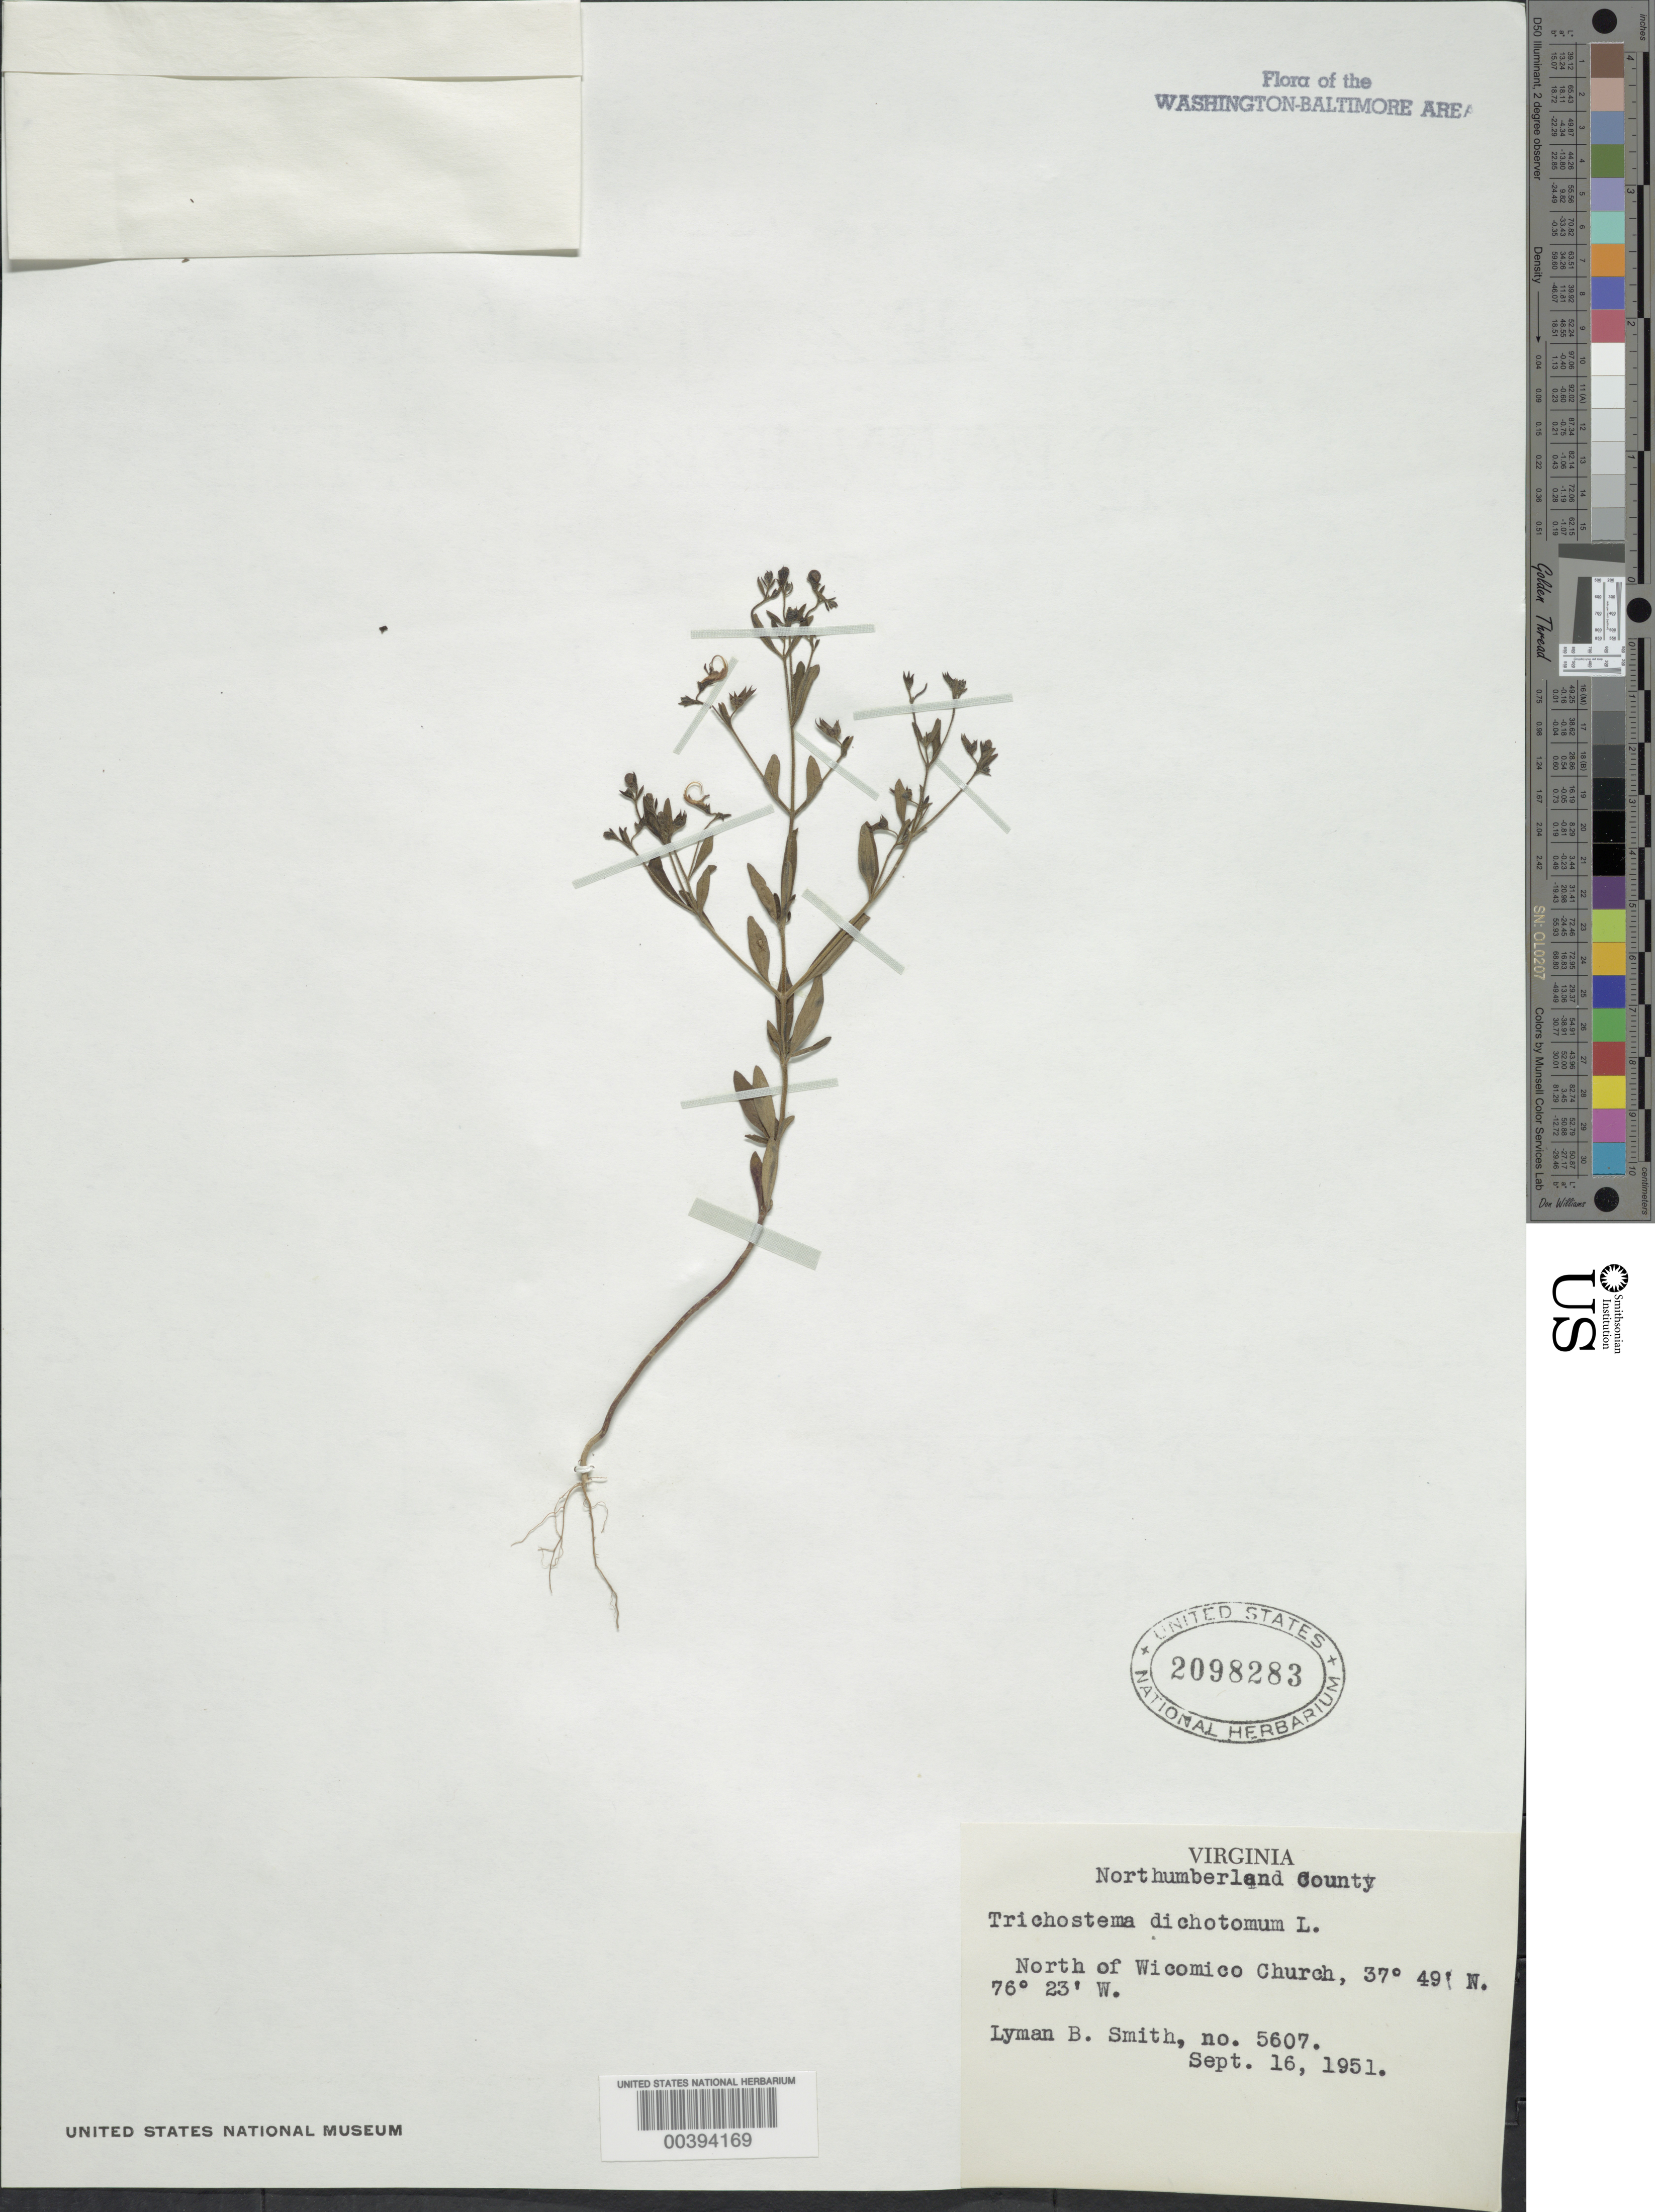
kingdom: Plantae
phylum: Tracheophyta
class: Magnoliopsida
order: Lamiales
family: Lamiaceae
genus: Trichostema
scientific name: Trichostema dichotomum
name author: L.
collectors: L. Smith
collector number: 5607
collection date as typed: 16 Sep 1951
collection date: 1951-09-16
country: United States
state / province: Virginia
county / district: Northumberland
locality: North of Wicomico Church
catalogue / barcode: US 2098283